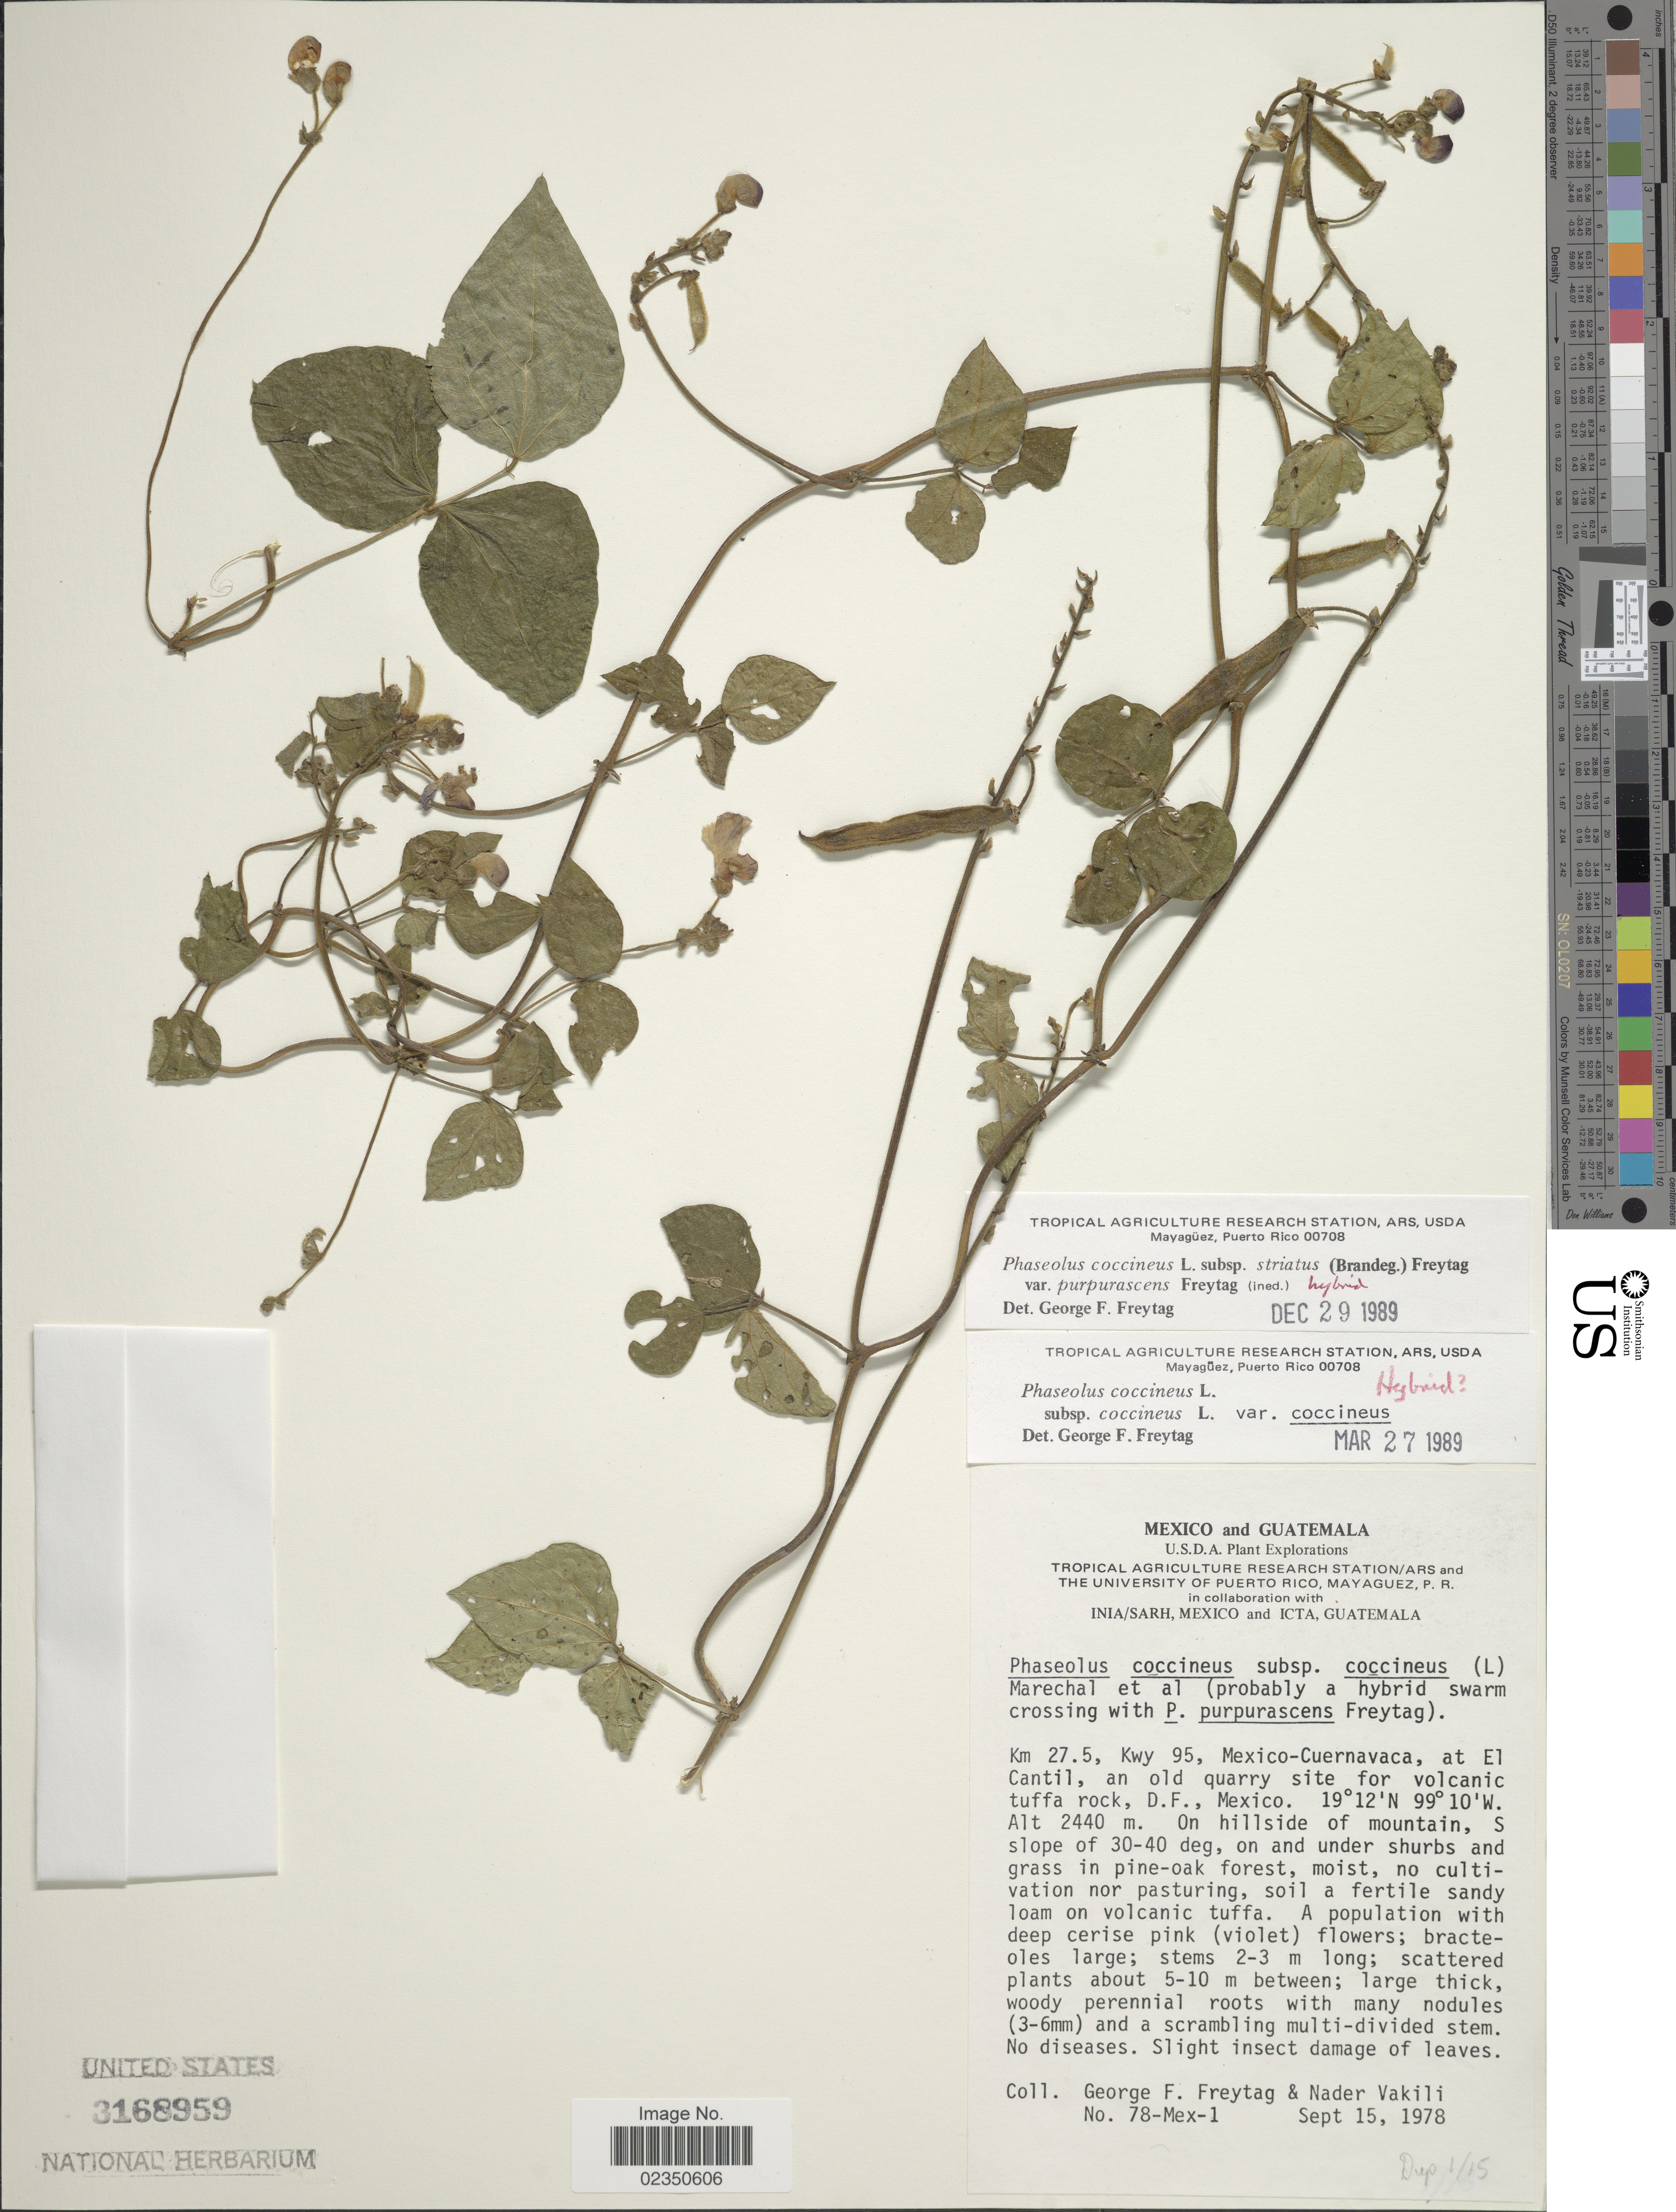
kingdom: Plantae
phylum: Tracheophyta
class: Magnoliopsida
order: Fabales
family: Fabaceae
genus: Phaseolus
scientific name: Phaseolus coccineus var. purpurascens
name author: Freytag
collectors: G. F. Freytag & N. Vakili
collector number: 78-Mex-1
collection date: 1978-09-15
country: Mexico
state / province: Distrito Federal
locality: Km 27.5, Kwy 95, Mexico-Cuernavaca, at El Cantil, an old quarry site for volcanic tuffa rock, on hillside of mountain, S slope of 30-40 deg.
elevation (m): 2440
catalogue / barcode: US 3168959